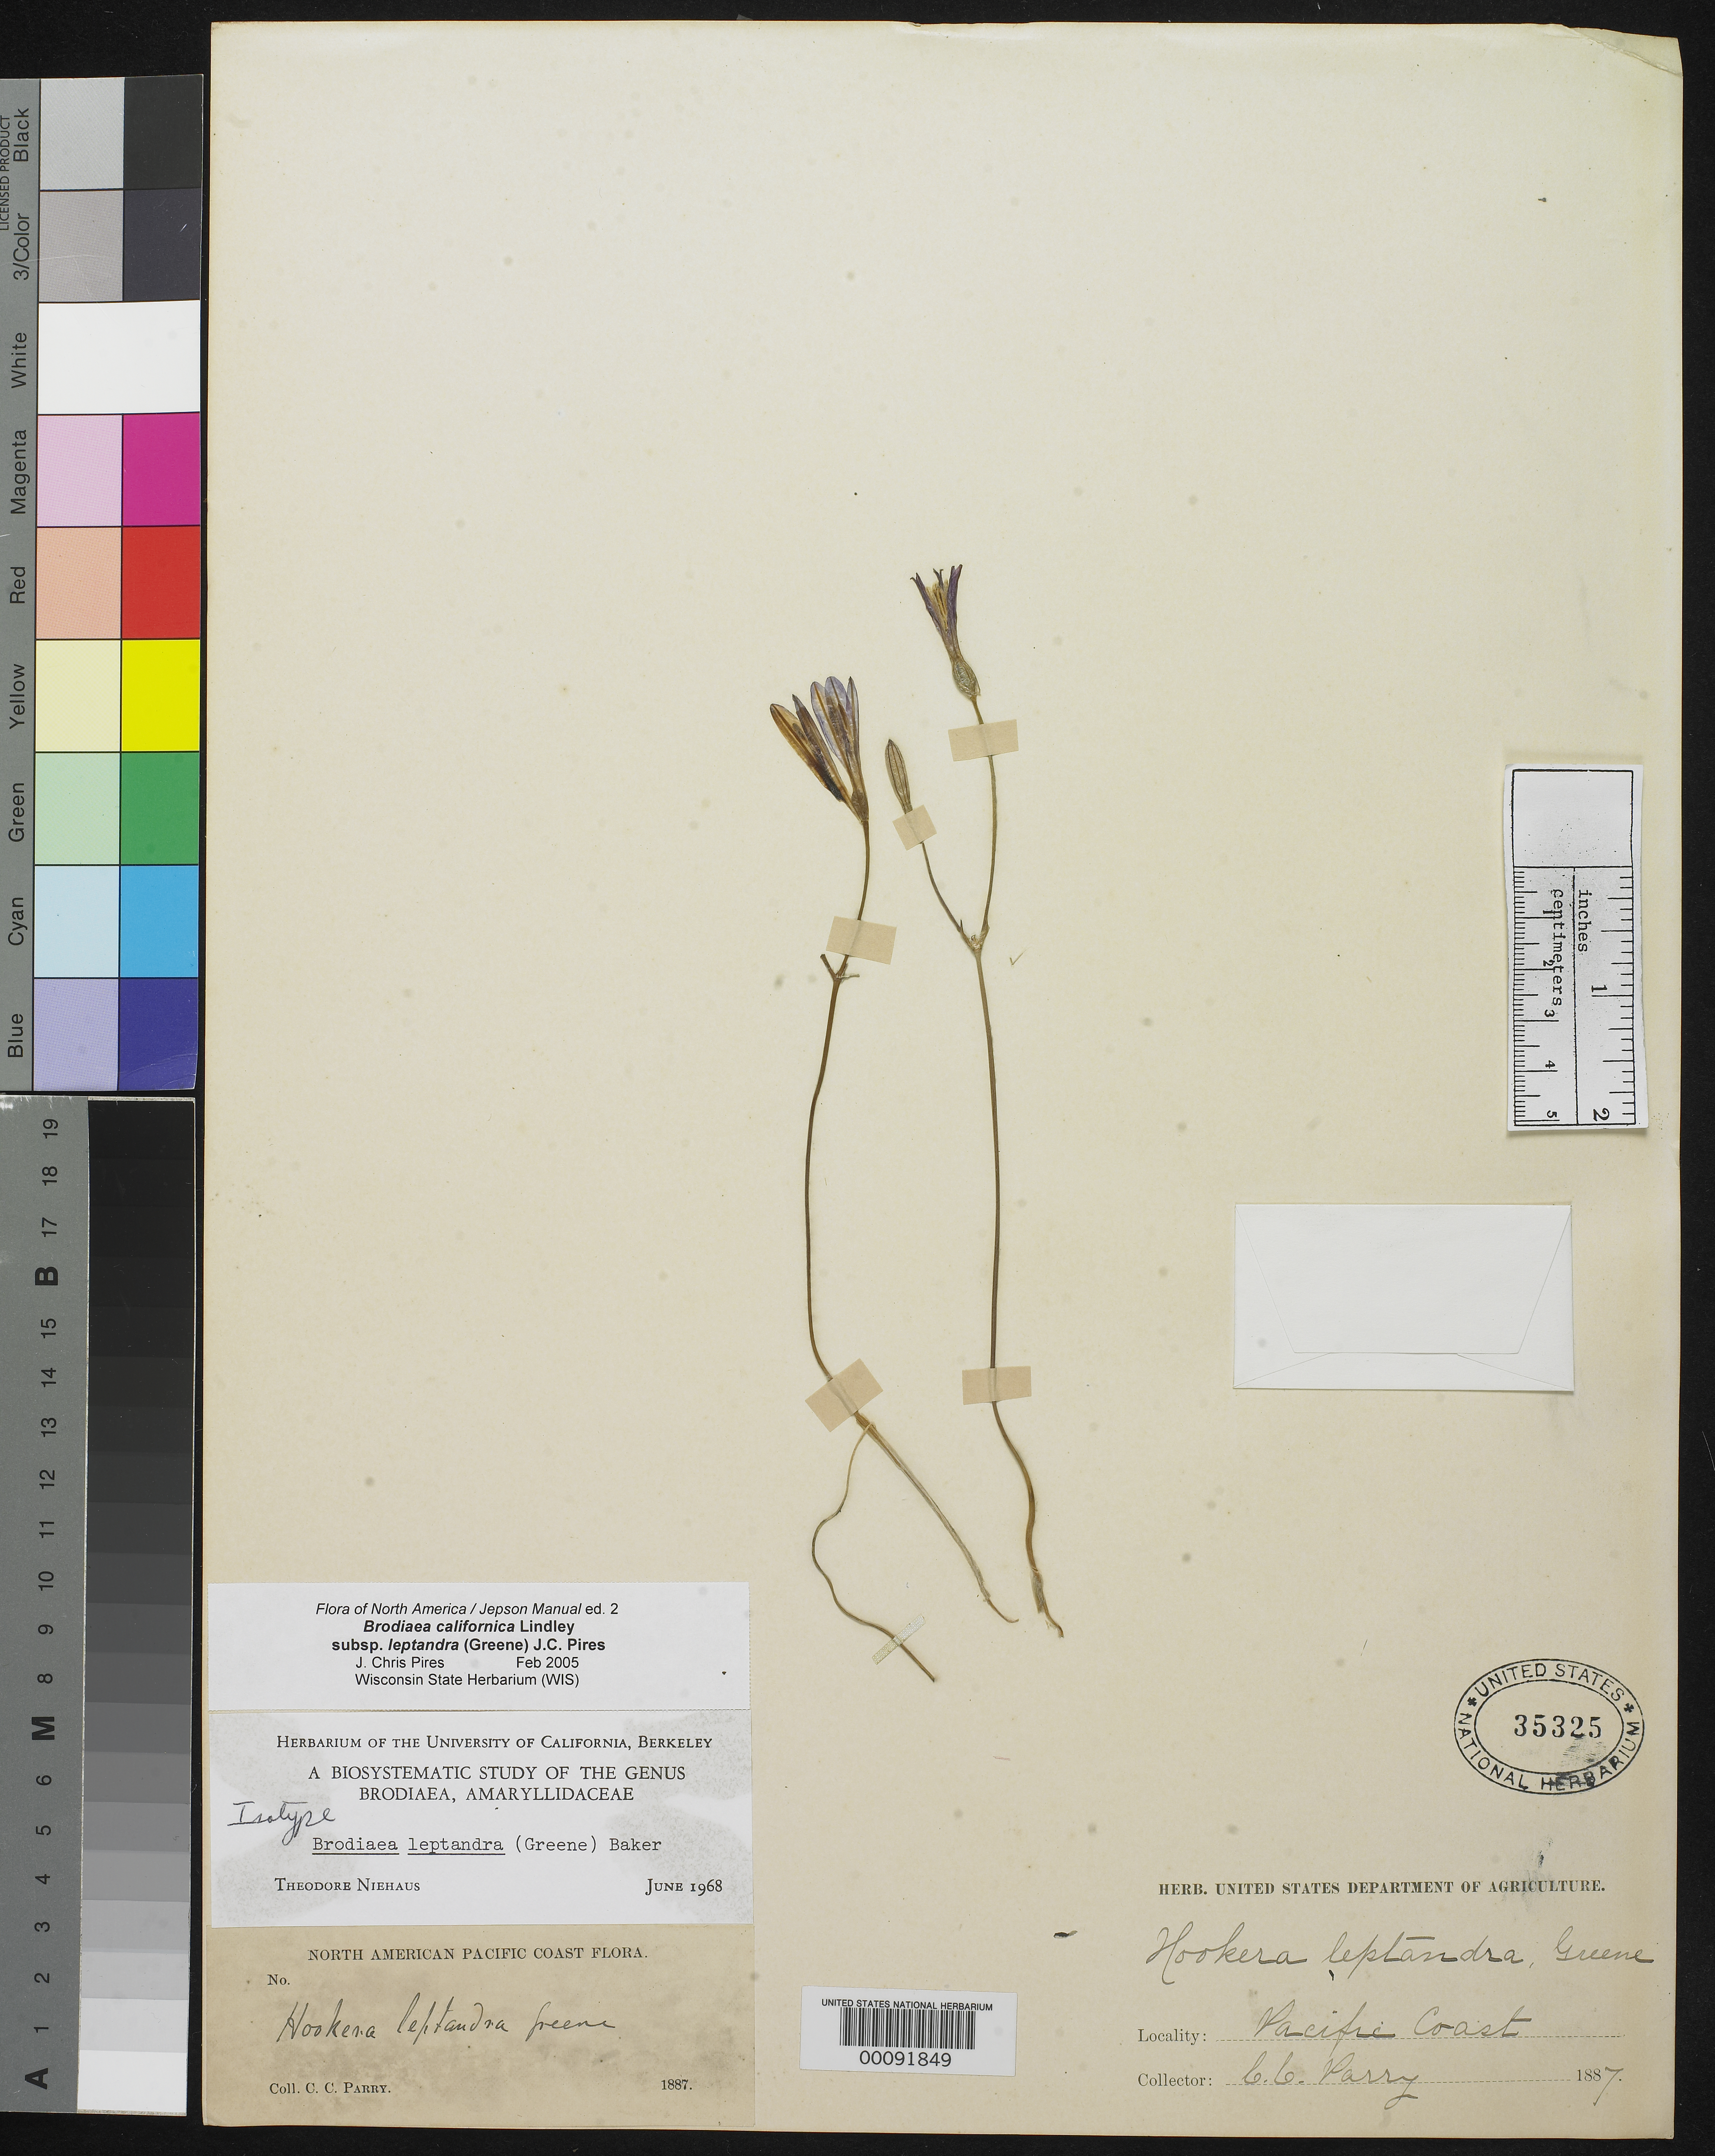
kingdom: Plantae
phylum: Tracheophyta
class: Liliopsida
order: Asparagales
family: Asparagaceae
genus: Hookera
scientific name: Hookera leptandra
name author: Greene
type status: Isotype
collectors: C. C. Parry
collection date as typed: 25 Jun 1887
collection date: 1887-06-25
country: United States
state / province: California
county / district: Napa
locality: Calistoga.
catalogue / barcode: US 35325